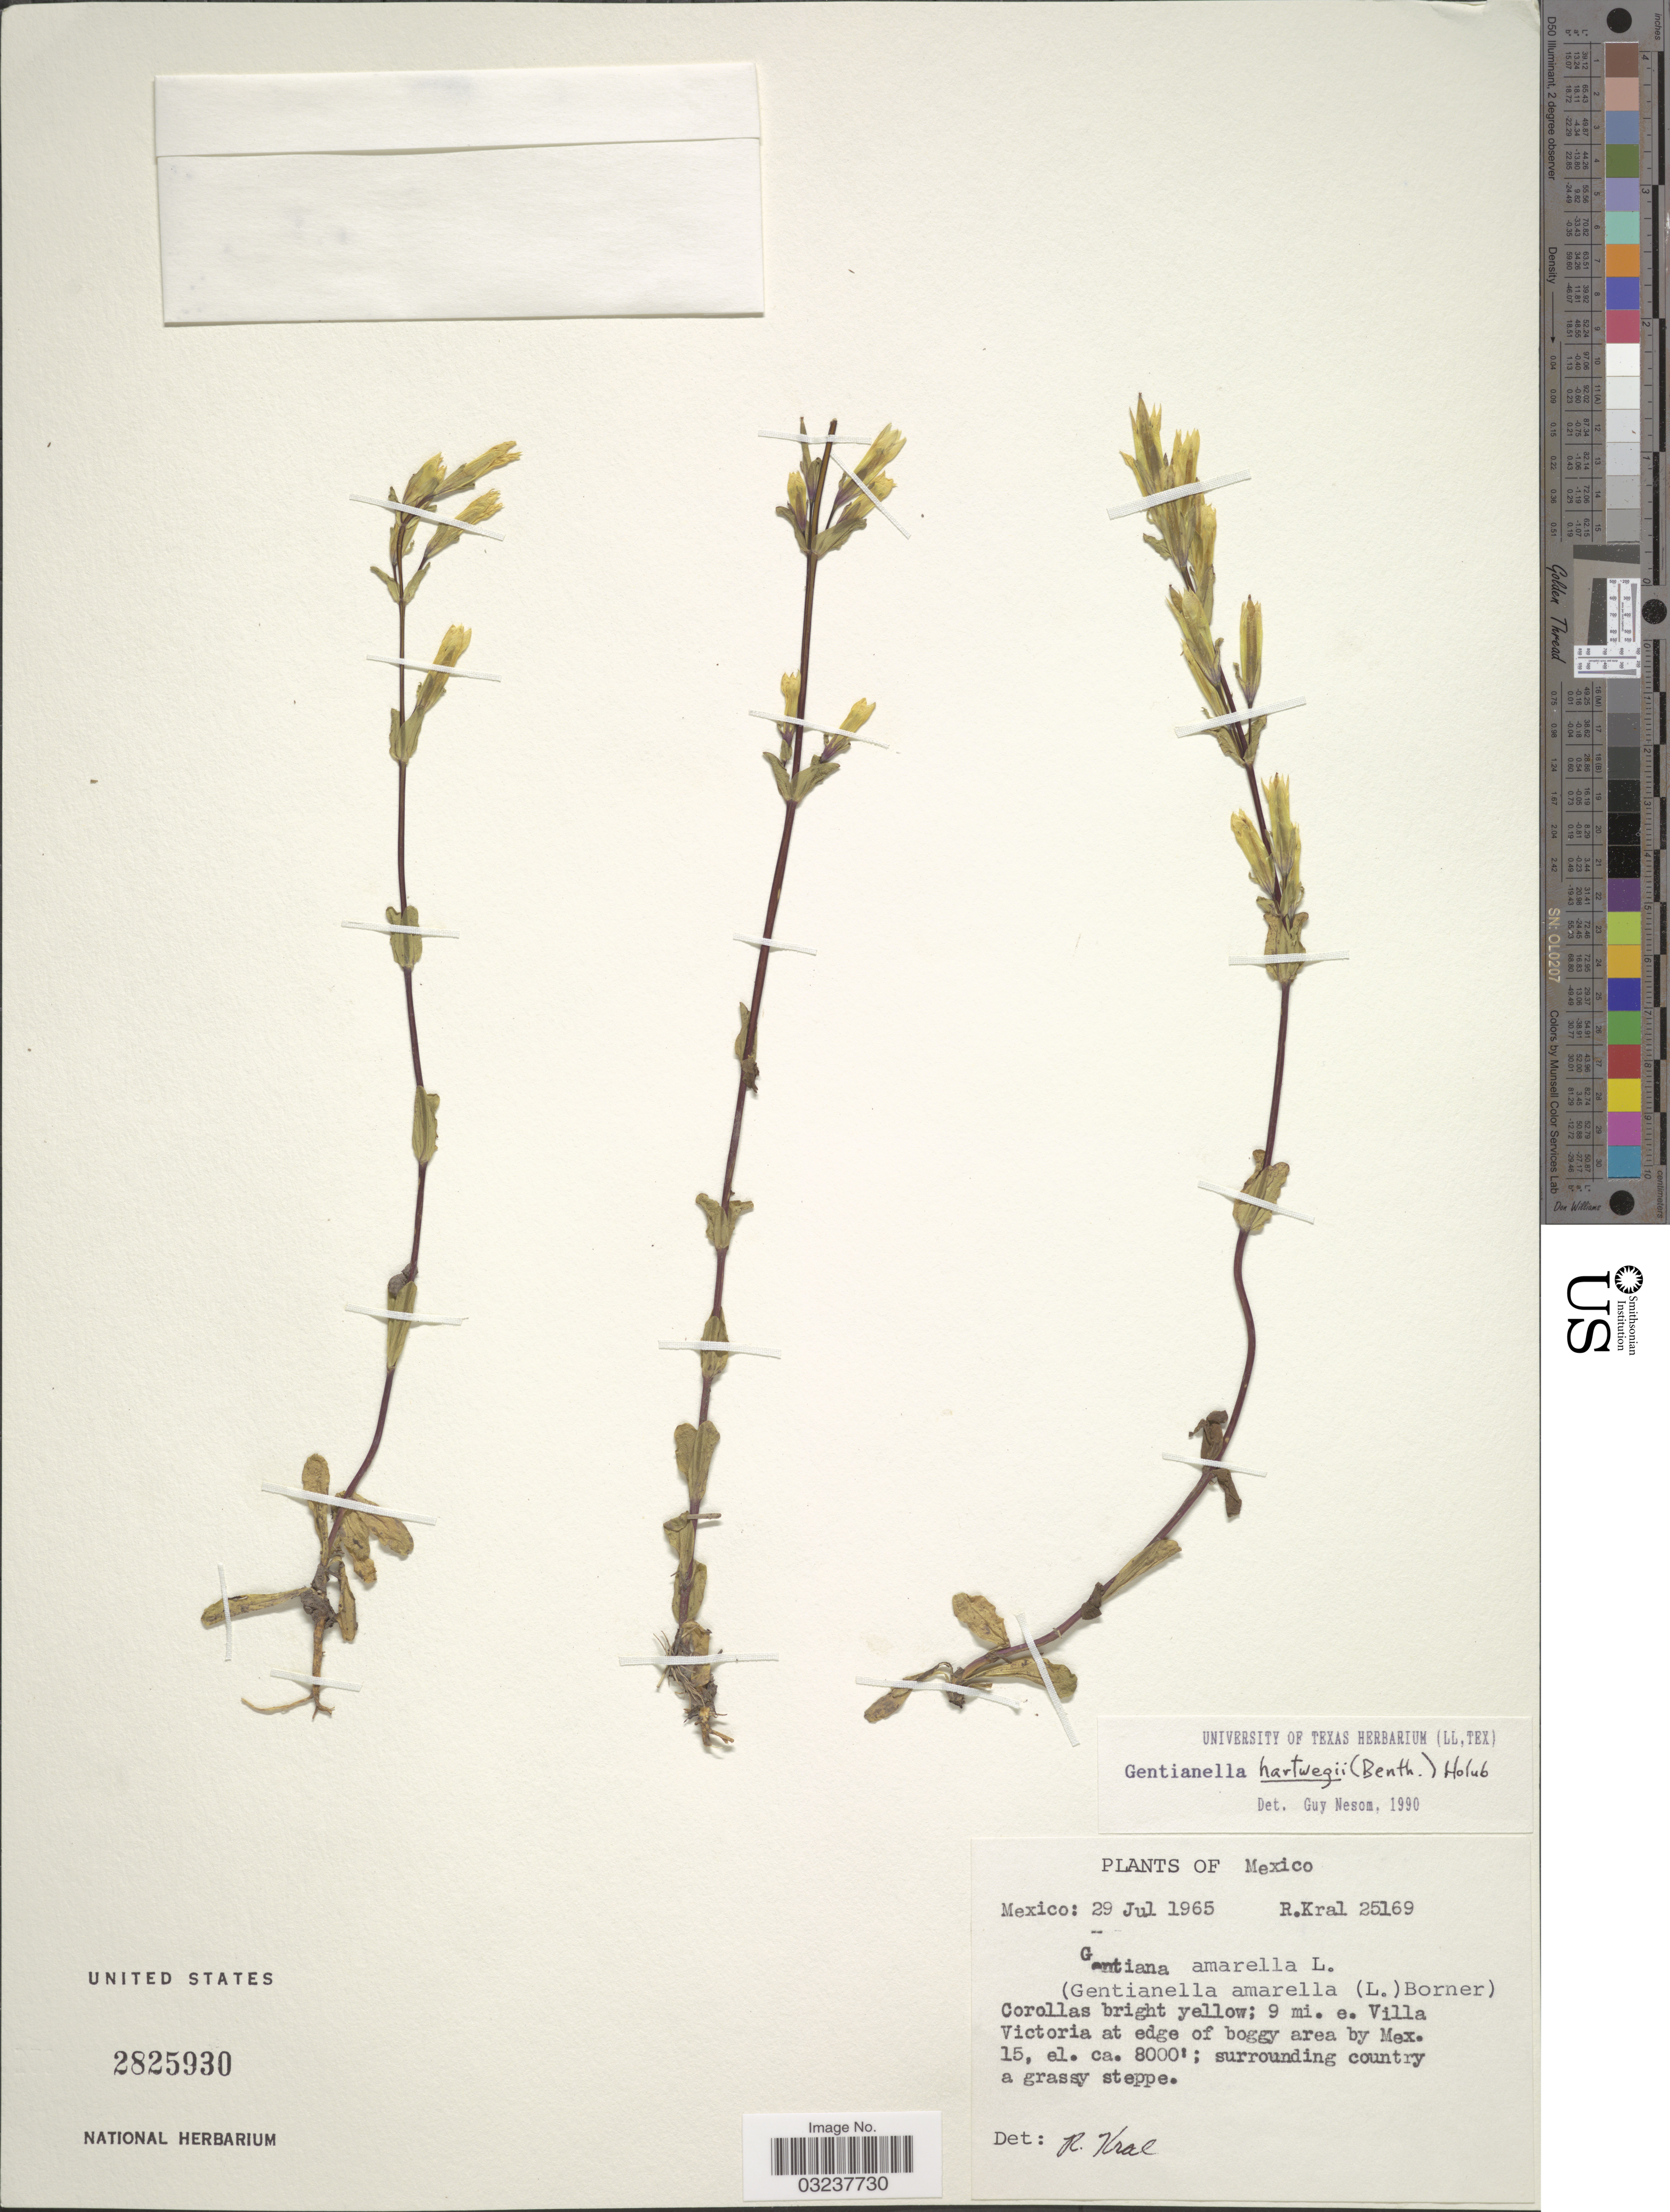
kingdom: Plantae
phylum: Tracheophyta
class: Magnoliopsida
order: Gentianales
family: Gentianaceae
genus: Gentianella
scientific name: Gentianella hartwegii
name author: (Benth.) Holub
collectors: R. Kral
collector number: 25169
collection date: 1965-07-29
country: Mexico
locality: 9 mi. e. Villa Victoria at edge of boggy area by Mex. 15.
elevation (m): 2438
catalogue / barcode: US 2825930